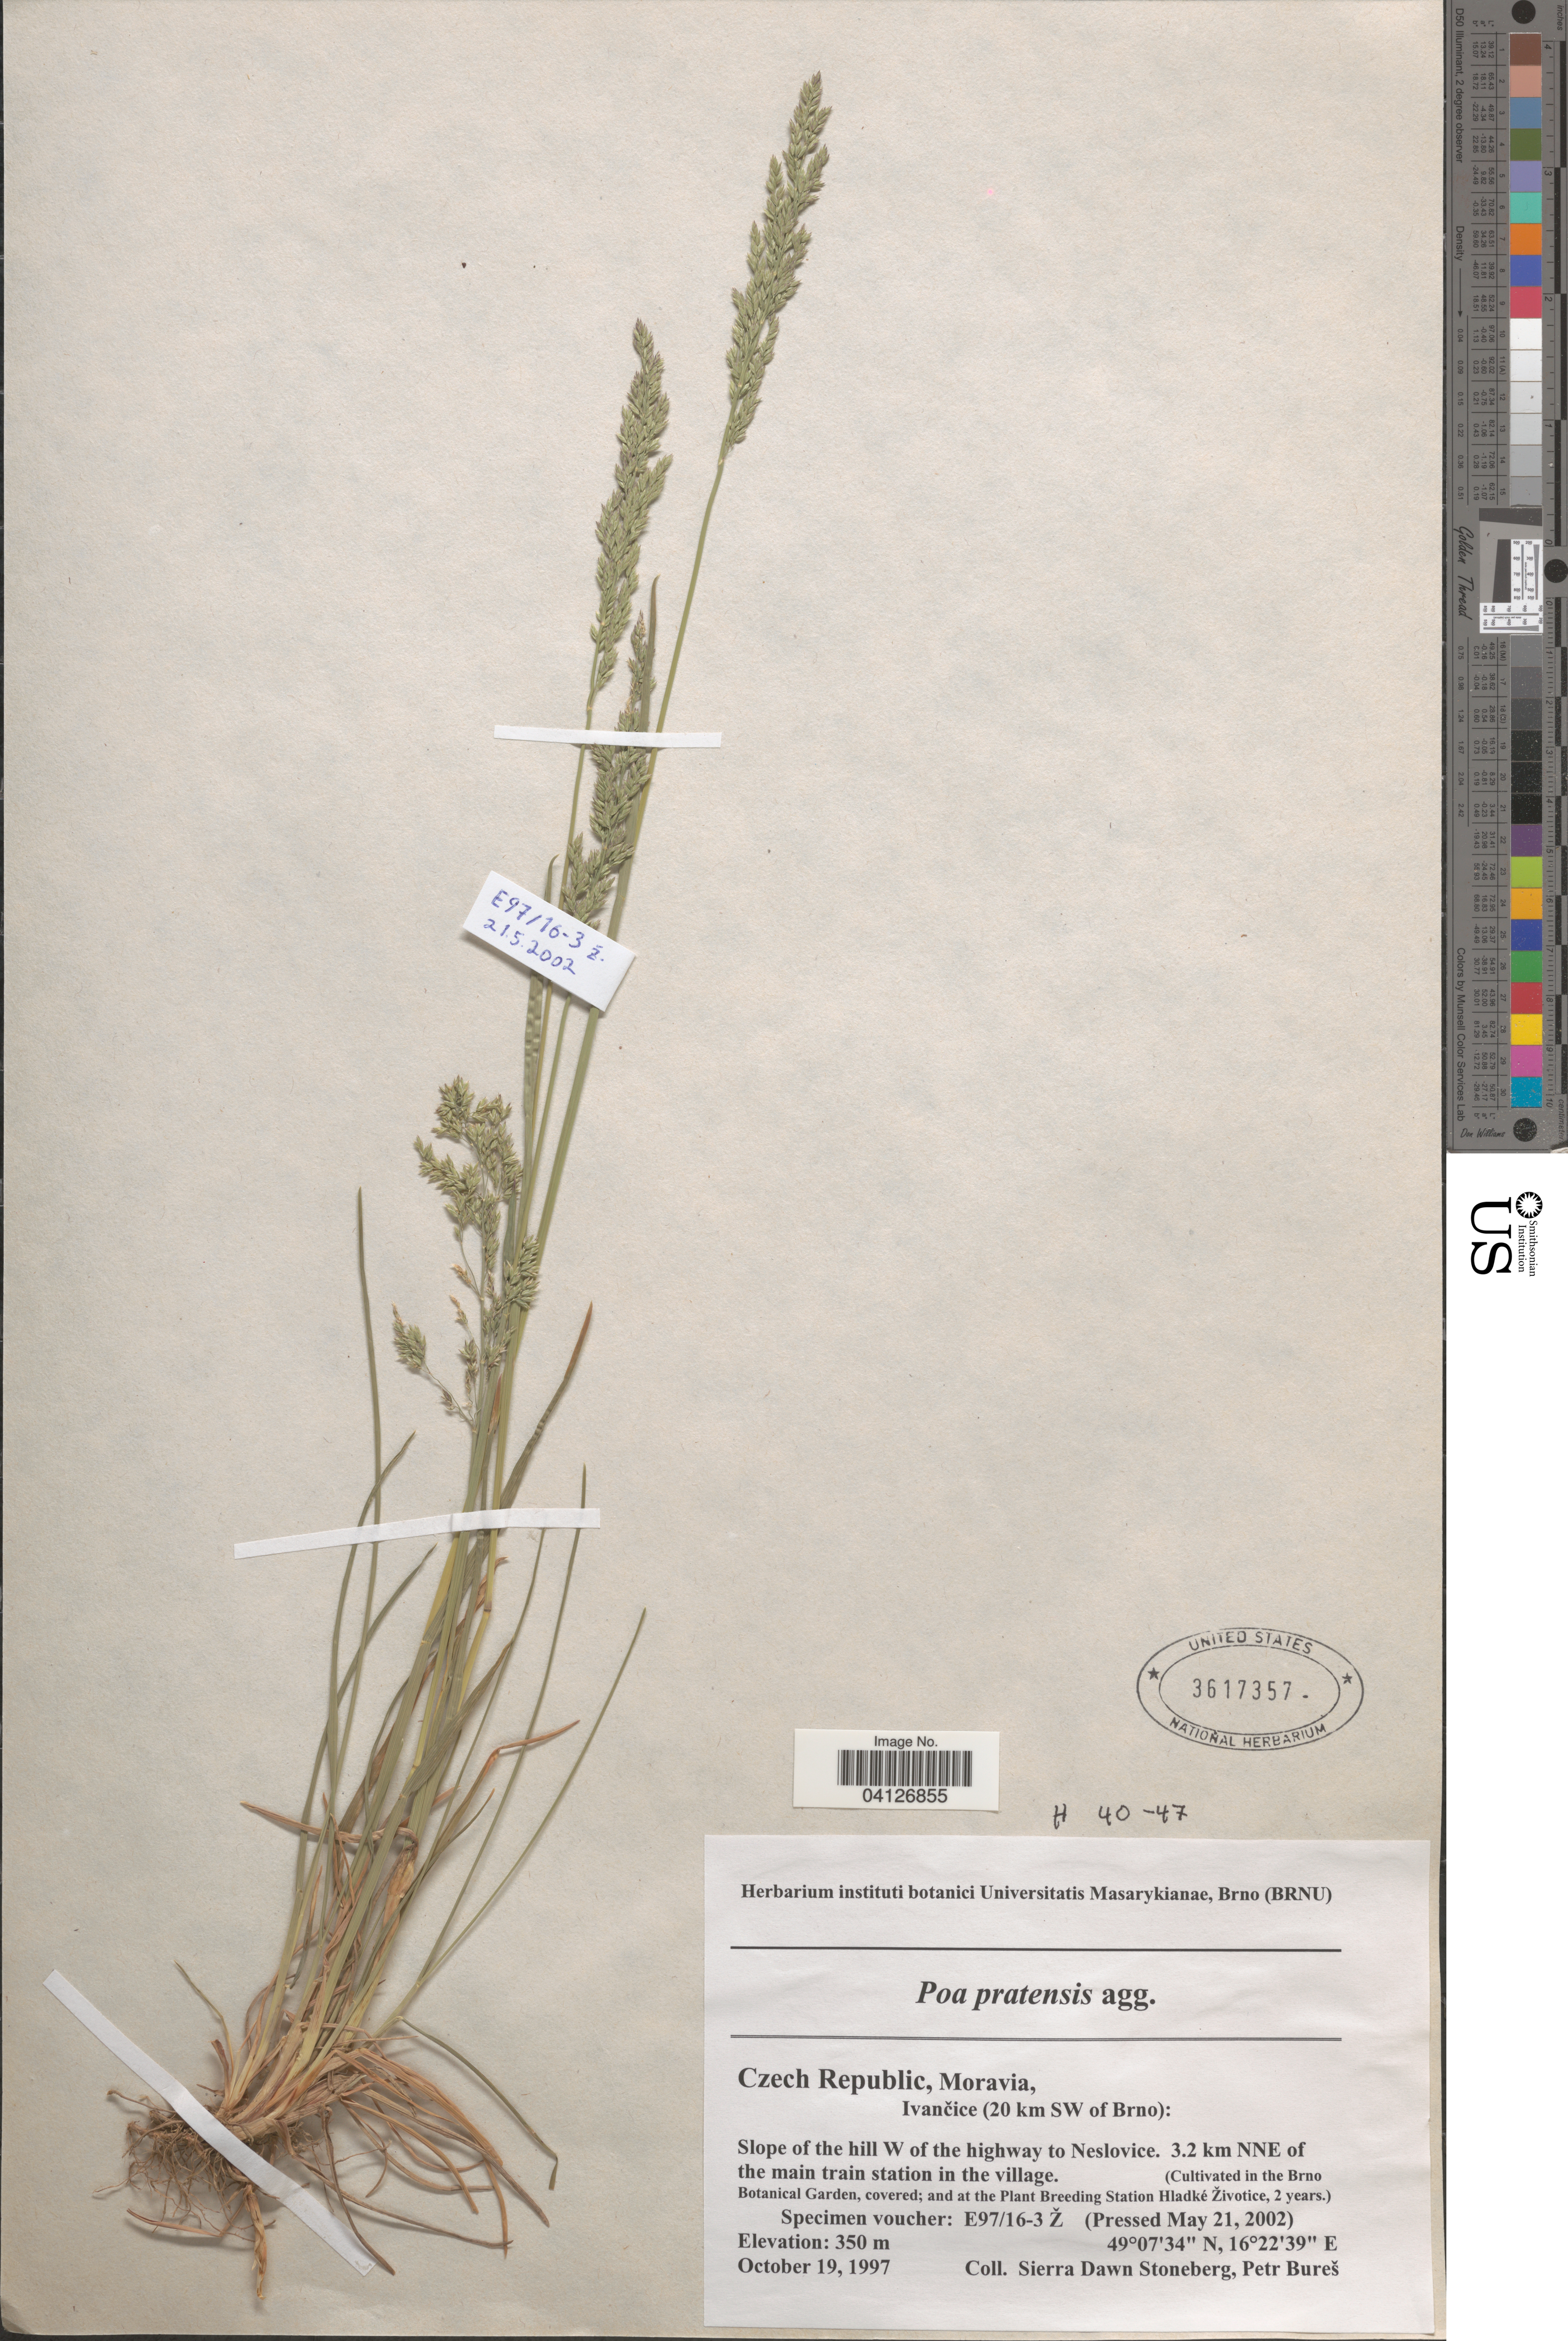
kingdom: Plantae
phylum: Tracheophyta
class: Liliopsida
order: Poales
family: Poaceae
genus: Poa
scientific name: Poa pratensis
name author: L.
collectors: Ex herb. instituti botanici Universitatis Masarykianae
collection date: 2002-05-21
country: Czechia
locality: In the Brno Botanical Garden, covered; and at the Plant Breeding Station Hladké Životice, 2 years.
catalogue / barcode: US 3617357